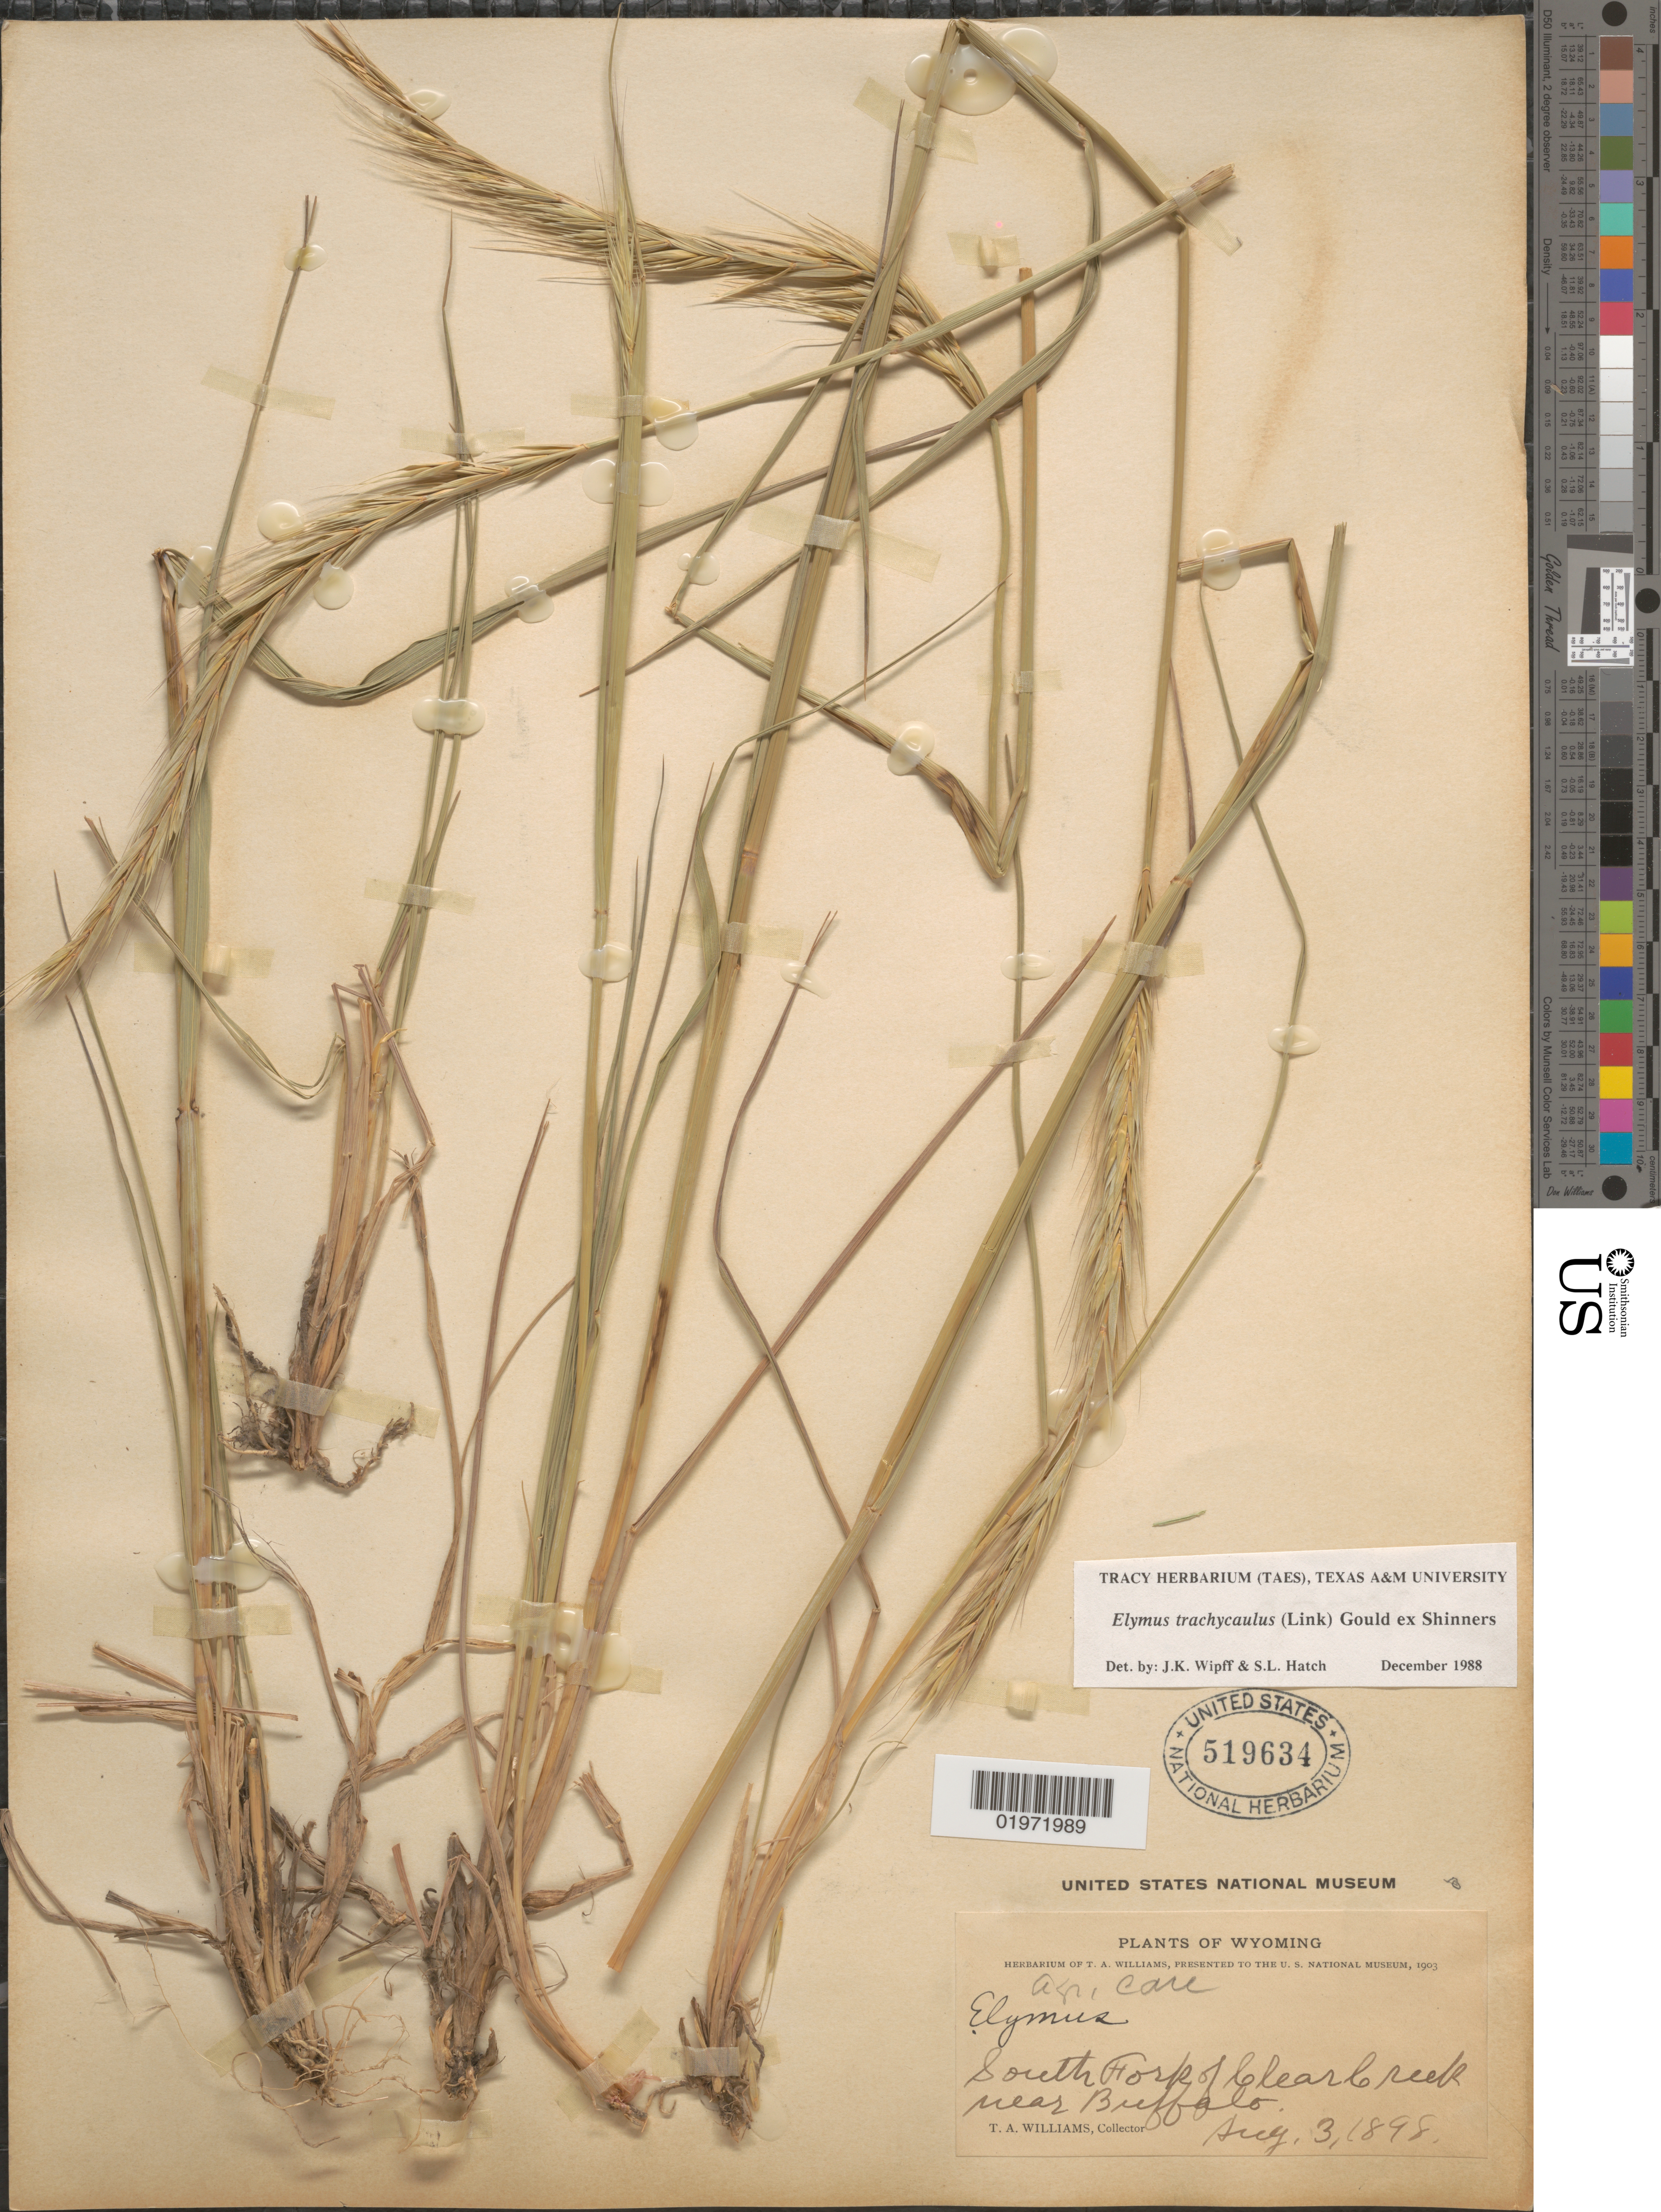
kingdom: Plantae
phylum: Tracheophyta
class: Liliopsida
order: Poales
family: Poaceae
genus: Elymus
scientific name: Elymus trachycaulus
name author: (Link) Gould ex Shinners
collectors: T. Williams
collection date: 1898-08-03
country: United States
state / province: Wyoming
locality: South Fork of Clear Creek near Buffalo.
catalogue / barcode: US 519634